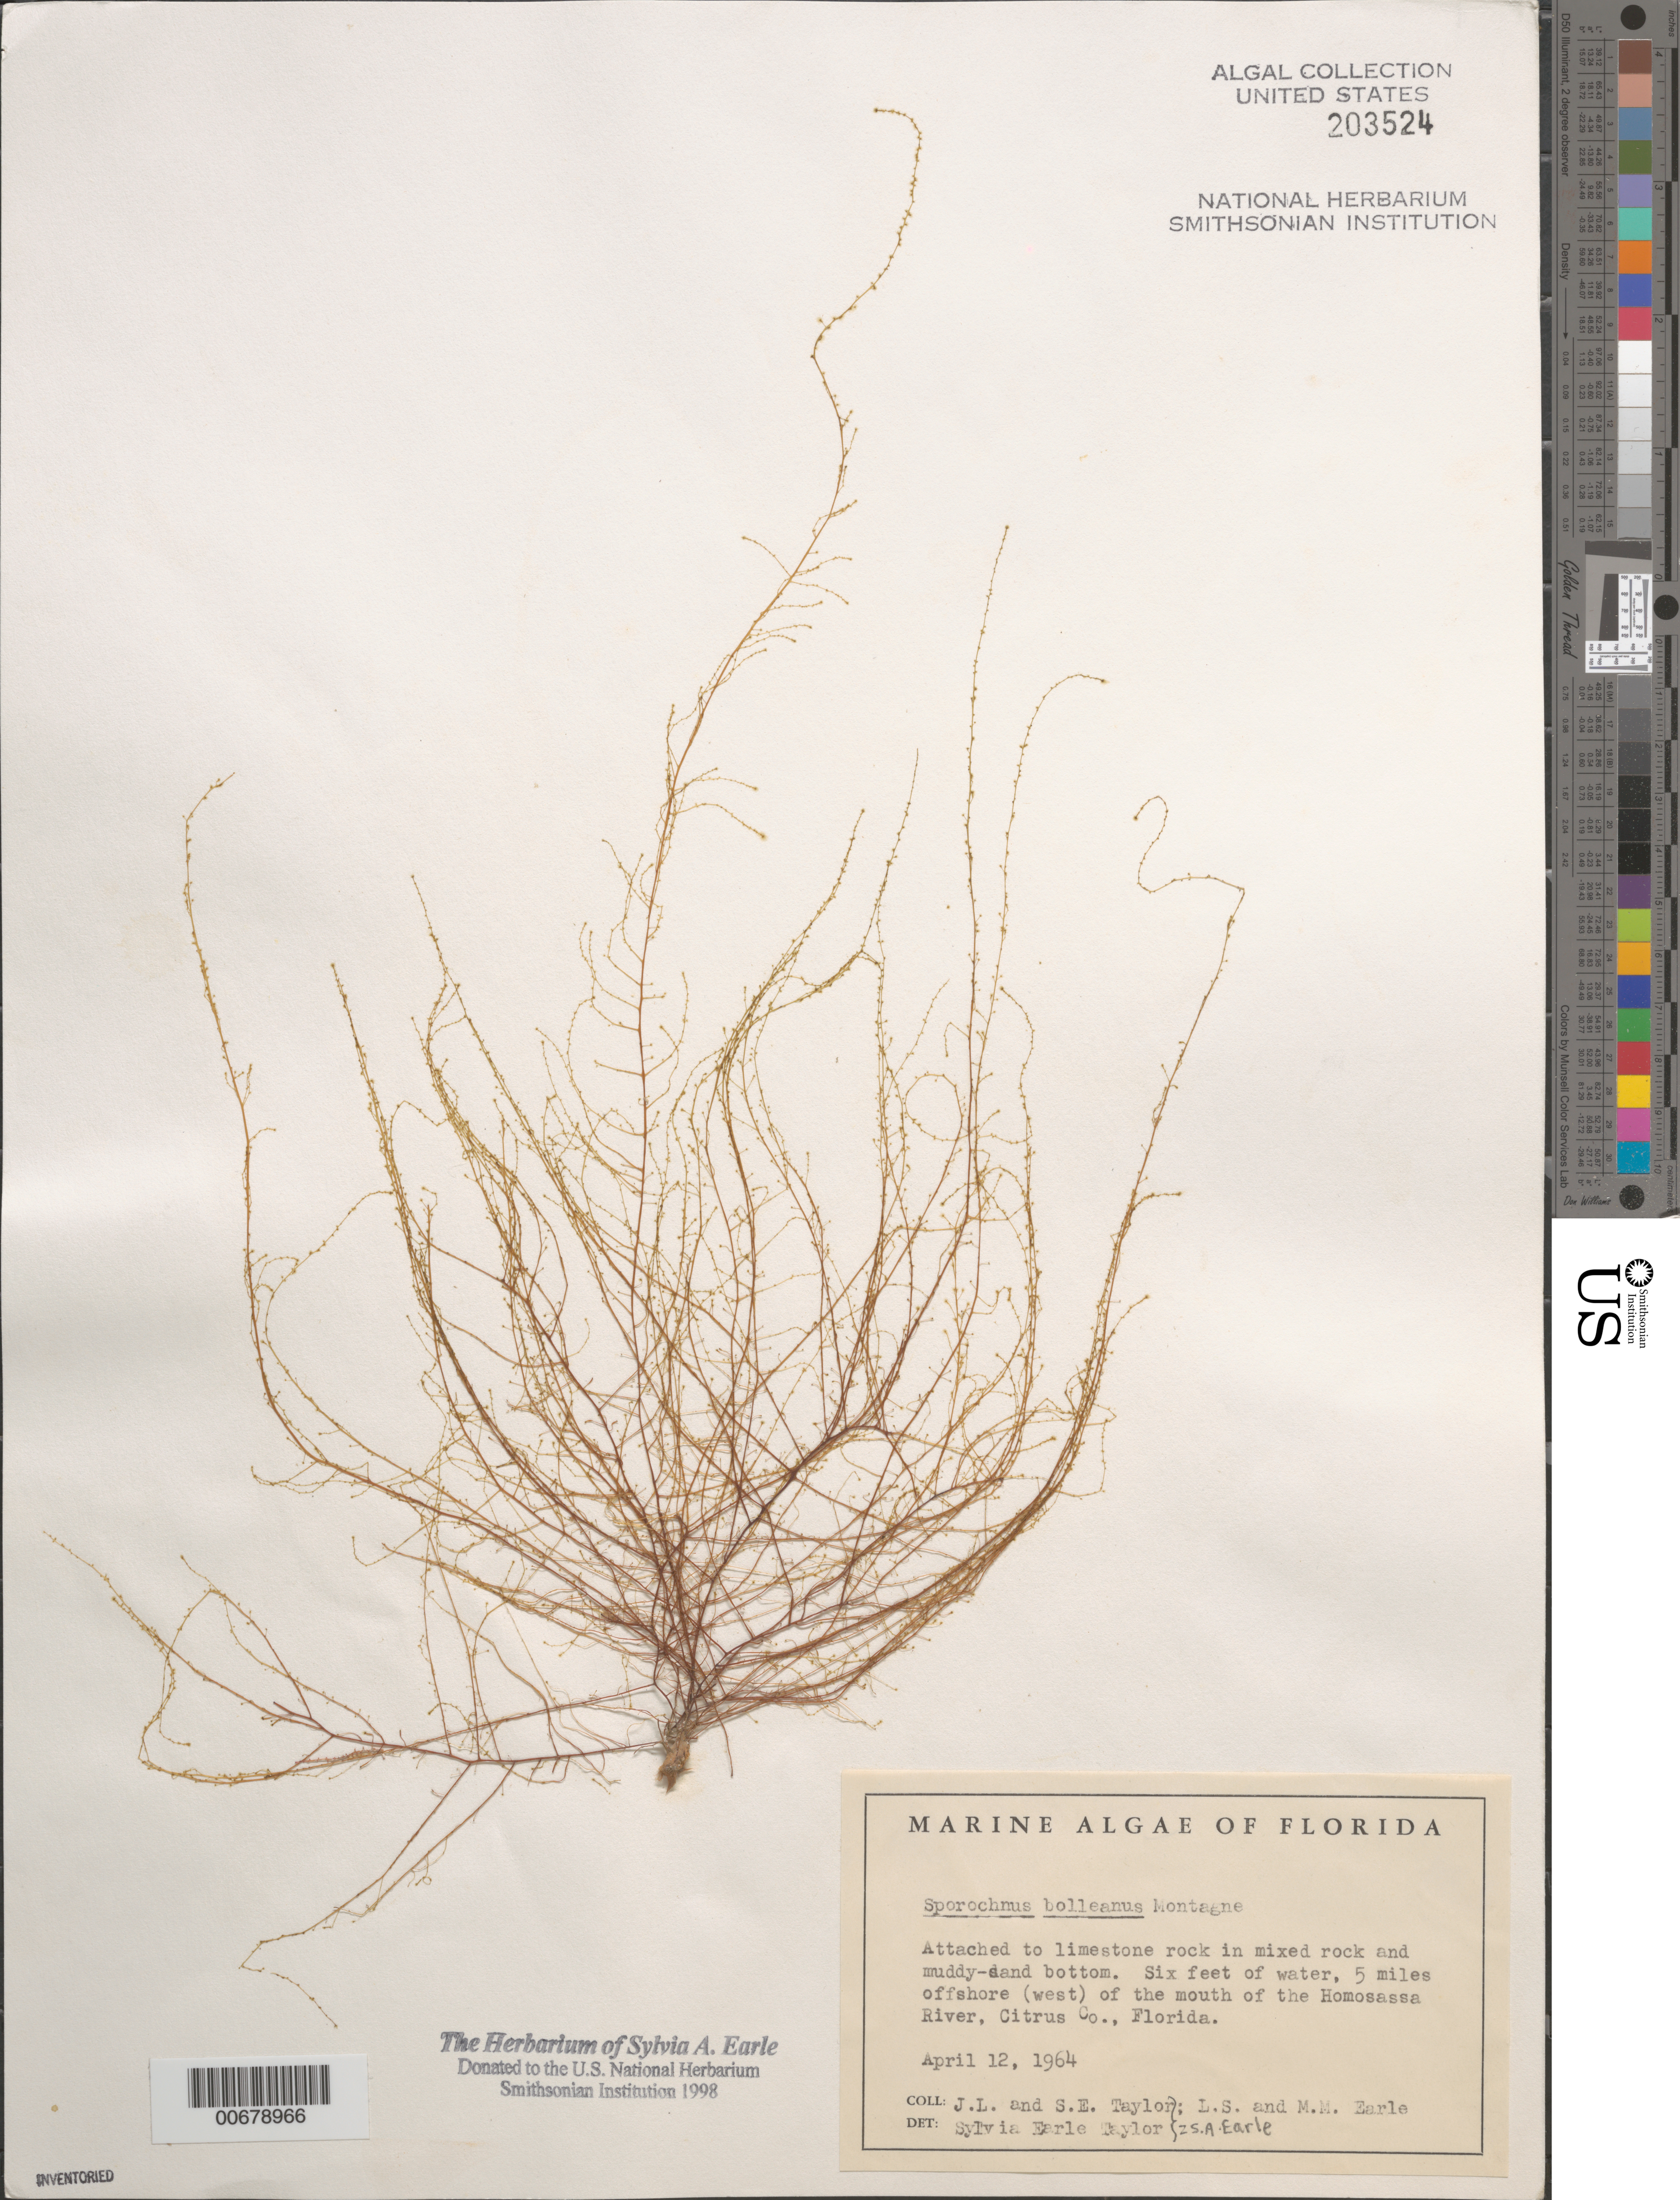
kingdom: Chromista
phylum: Ochrophyta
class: Phaeophyceae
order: Sporochnales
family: Sporochnaceae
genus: Sporochnus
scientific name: Sporochnus bolleanus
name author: Mont.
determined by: Earle, S. A.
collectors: J. L. Taylor, S. A. Earle, L. Earle & M. Earle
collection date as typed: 12 Apr 1964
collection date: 1964-04-12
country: United States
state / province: Florida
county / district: Citrus County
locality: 5 miles off (west of) Homosassa River mouth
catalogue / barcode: US 203524